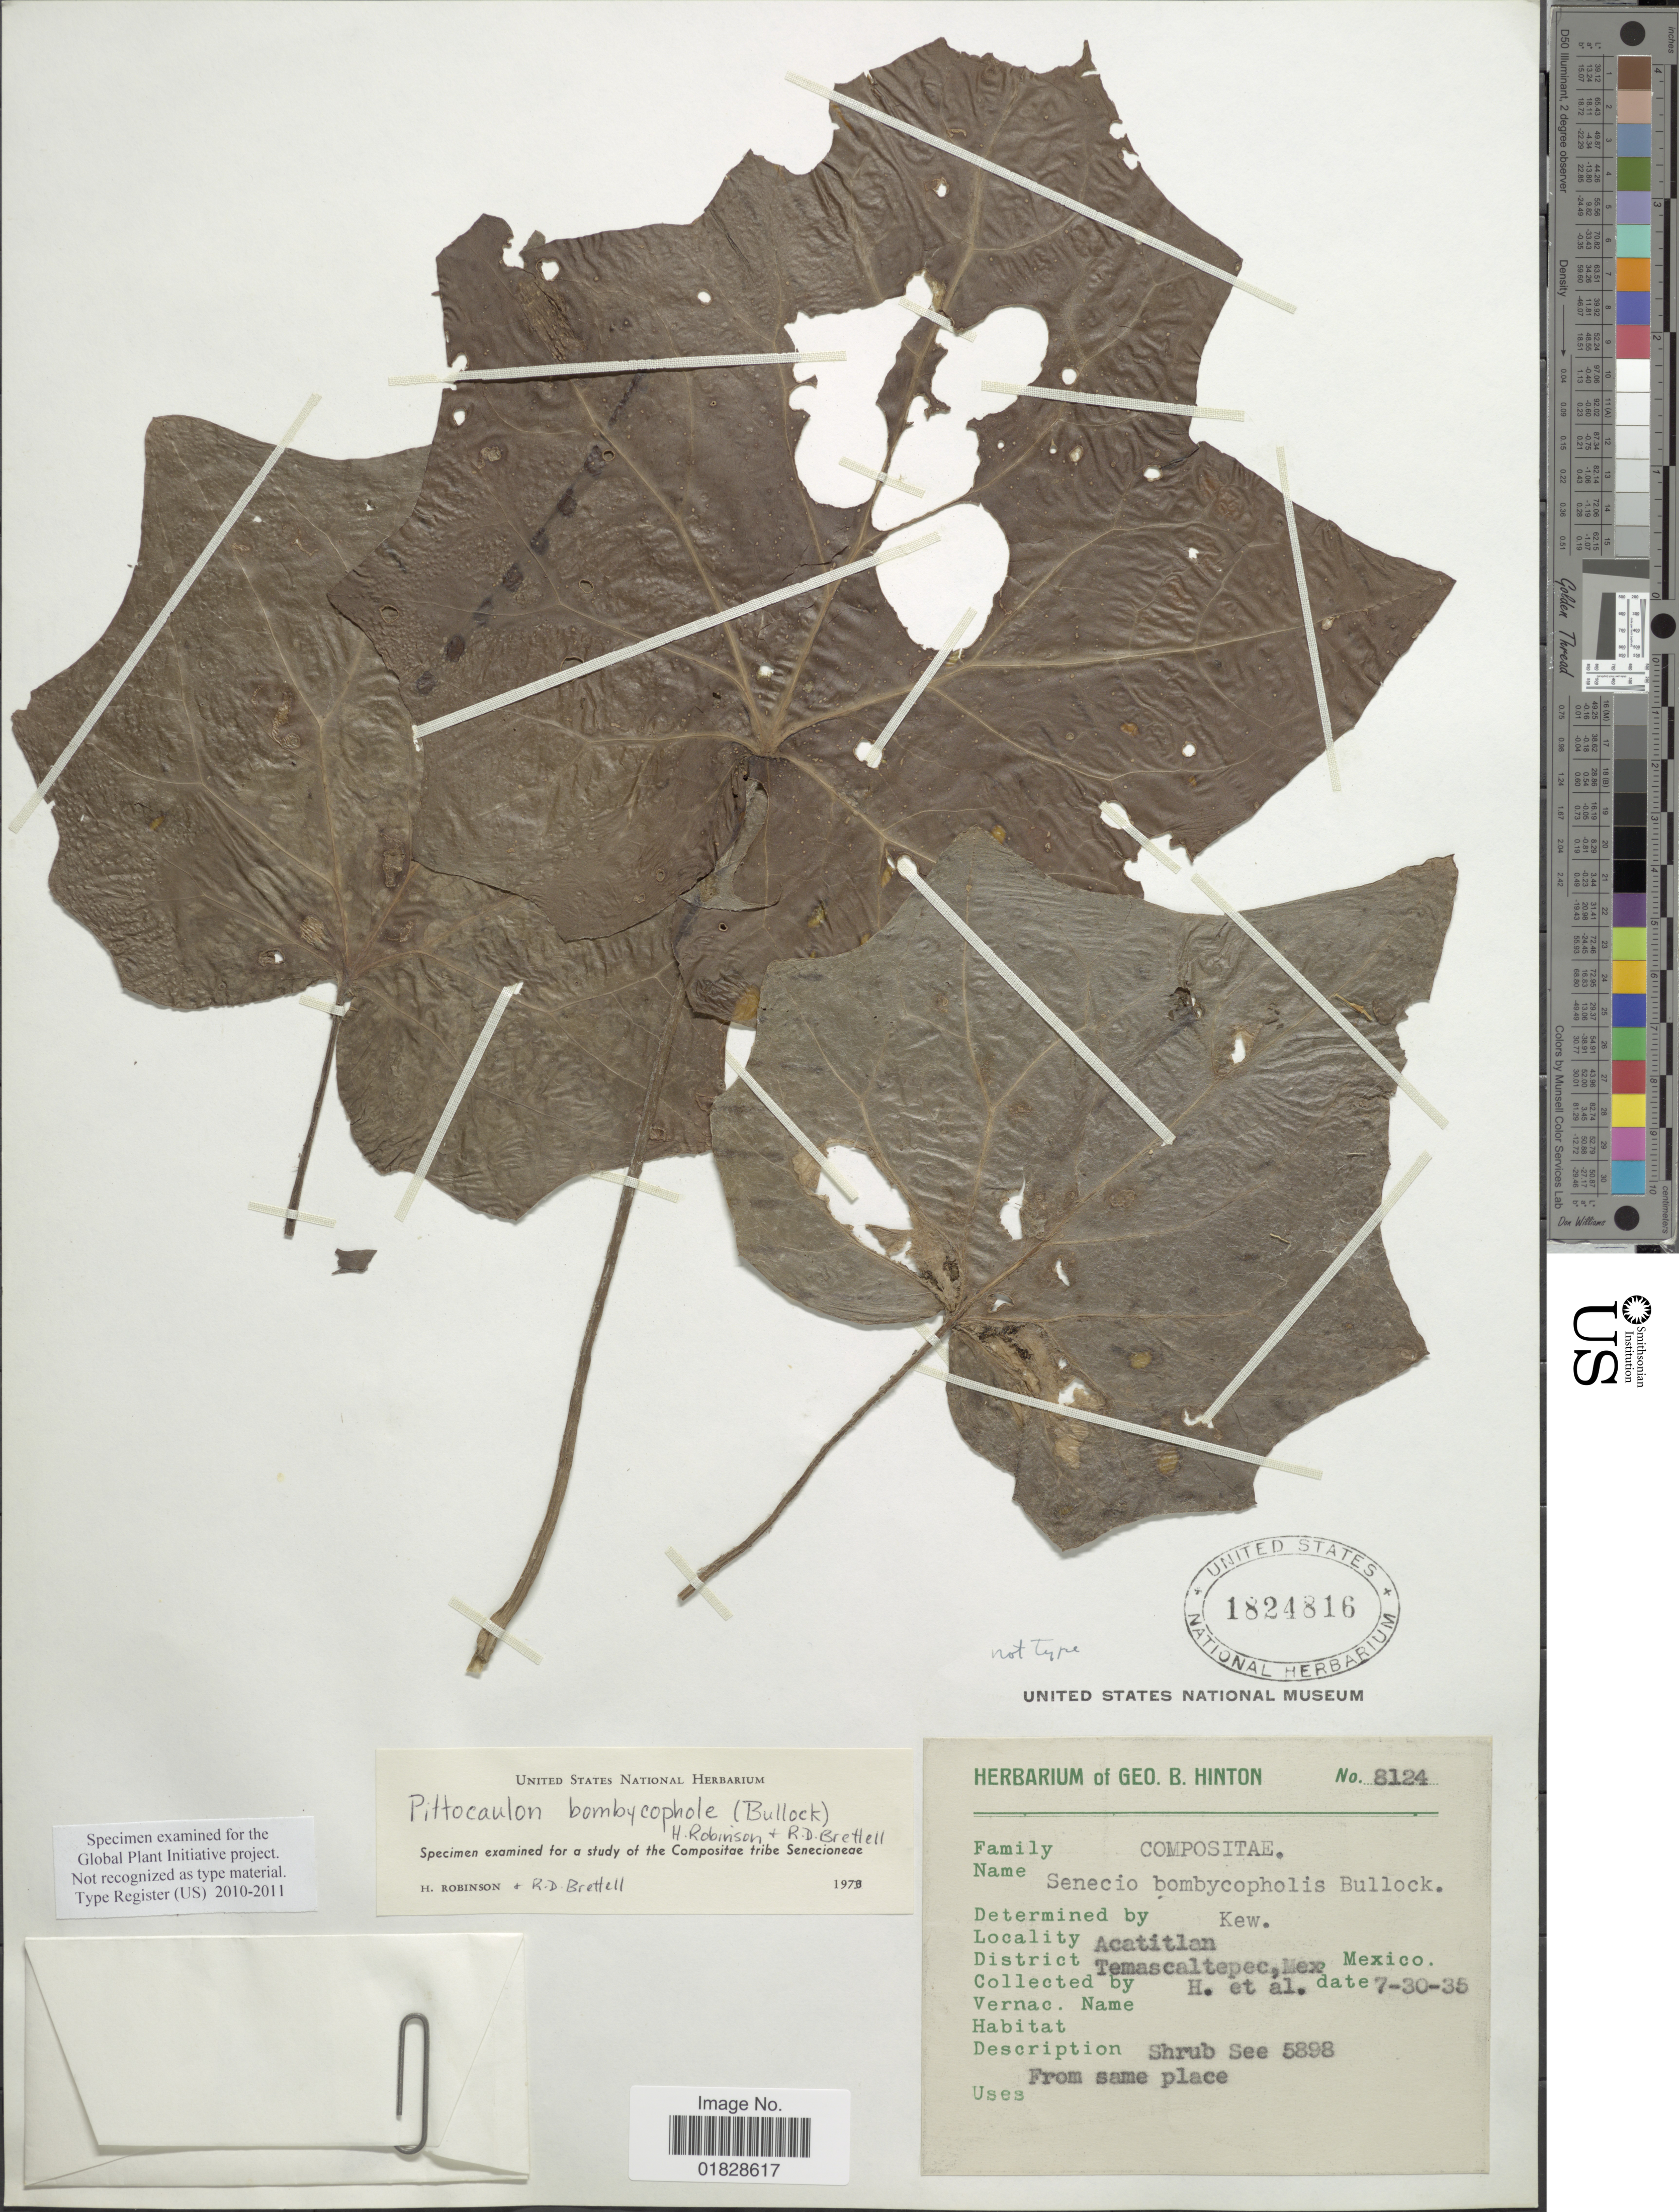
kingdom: Plantae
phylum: Tracheophyta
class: Magnoliopsida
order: Asterales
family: Asteraceae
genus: Pittocaulon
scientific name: Pittocaulon bombycophole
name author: (Bullock) H. Rob. & Brettell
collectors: G. B. Hinton & et al.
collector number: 8124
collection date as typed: Transcribed d/m/y: 30/7/35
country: Mexico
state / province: México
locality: Acatitlan. District Temascaltepec, Mex., Mexico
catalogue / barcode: US 1824816